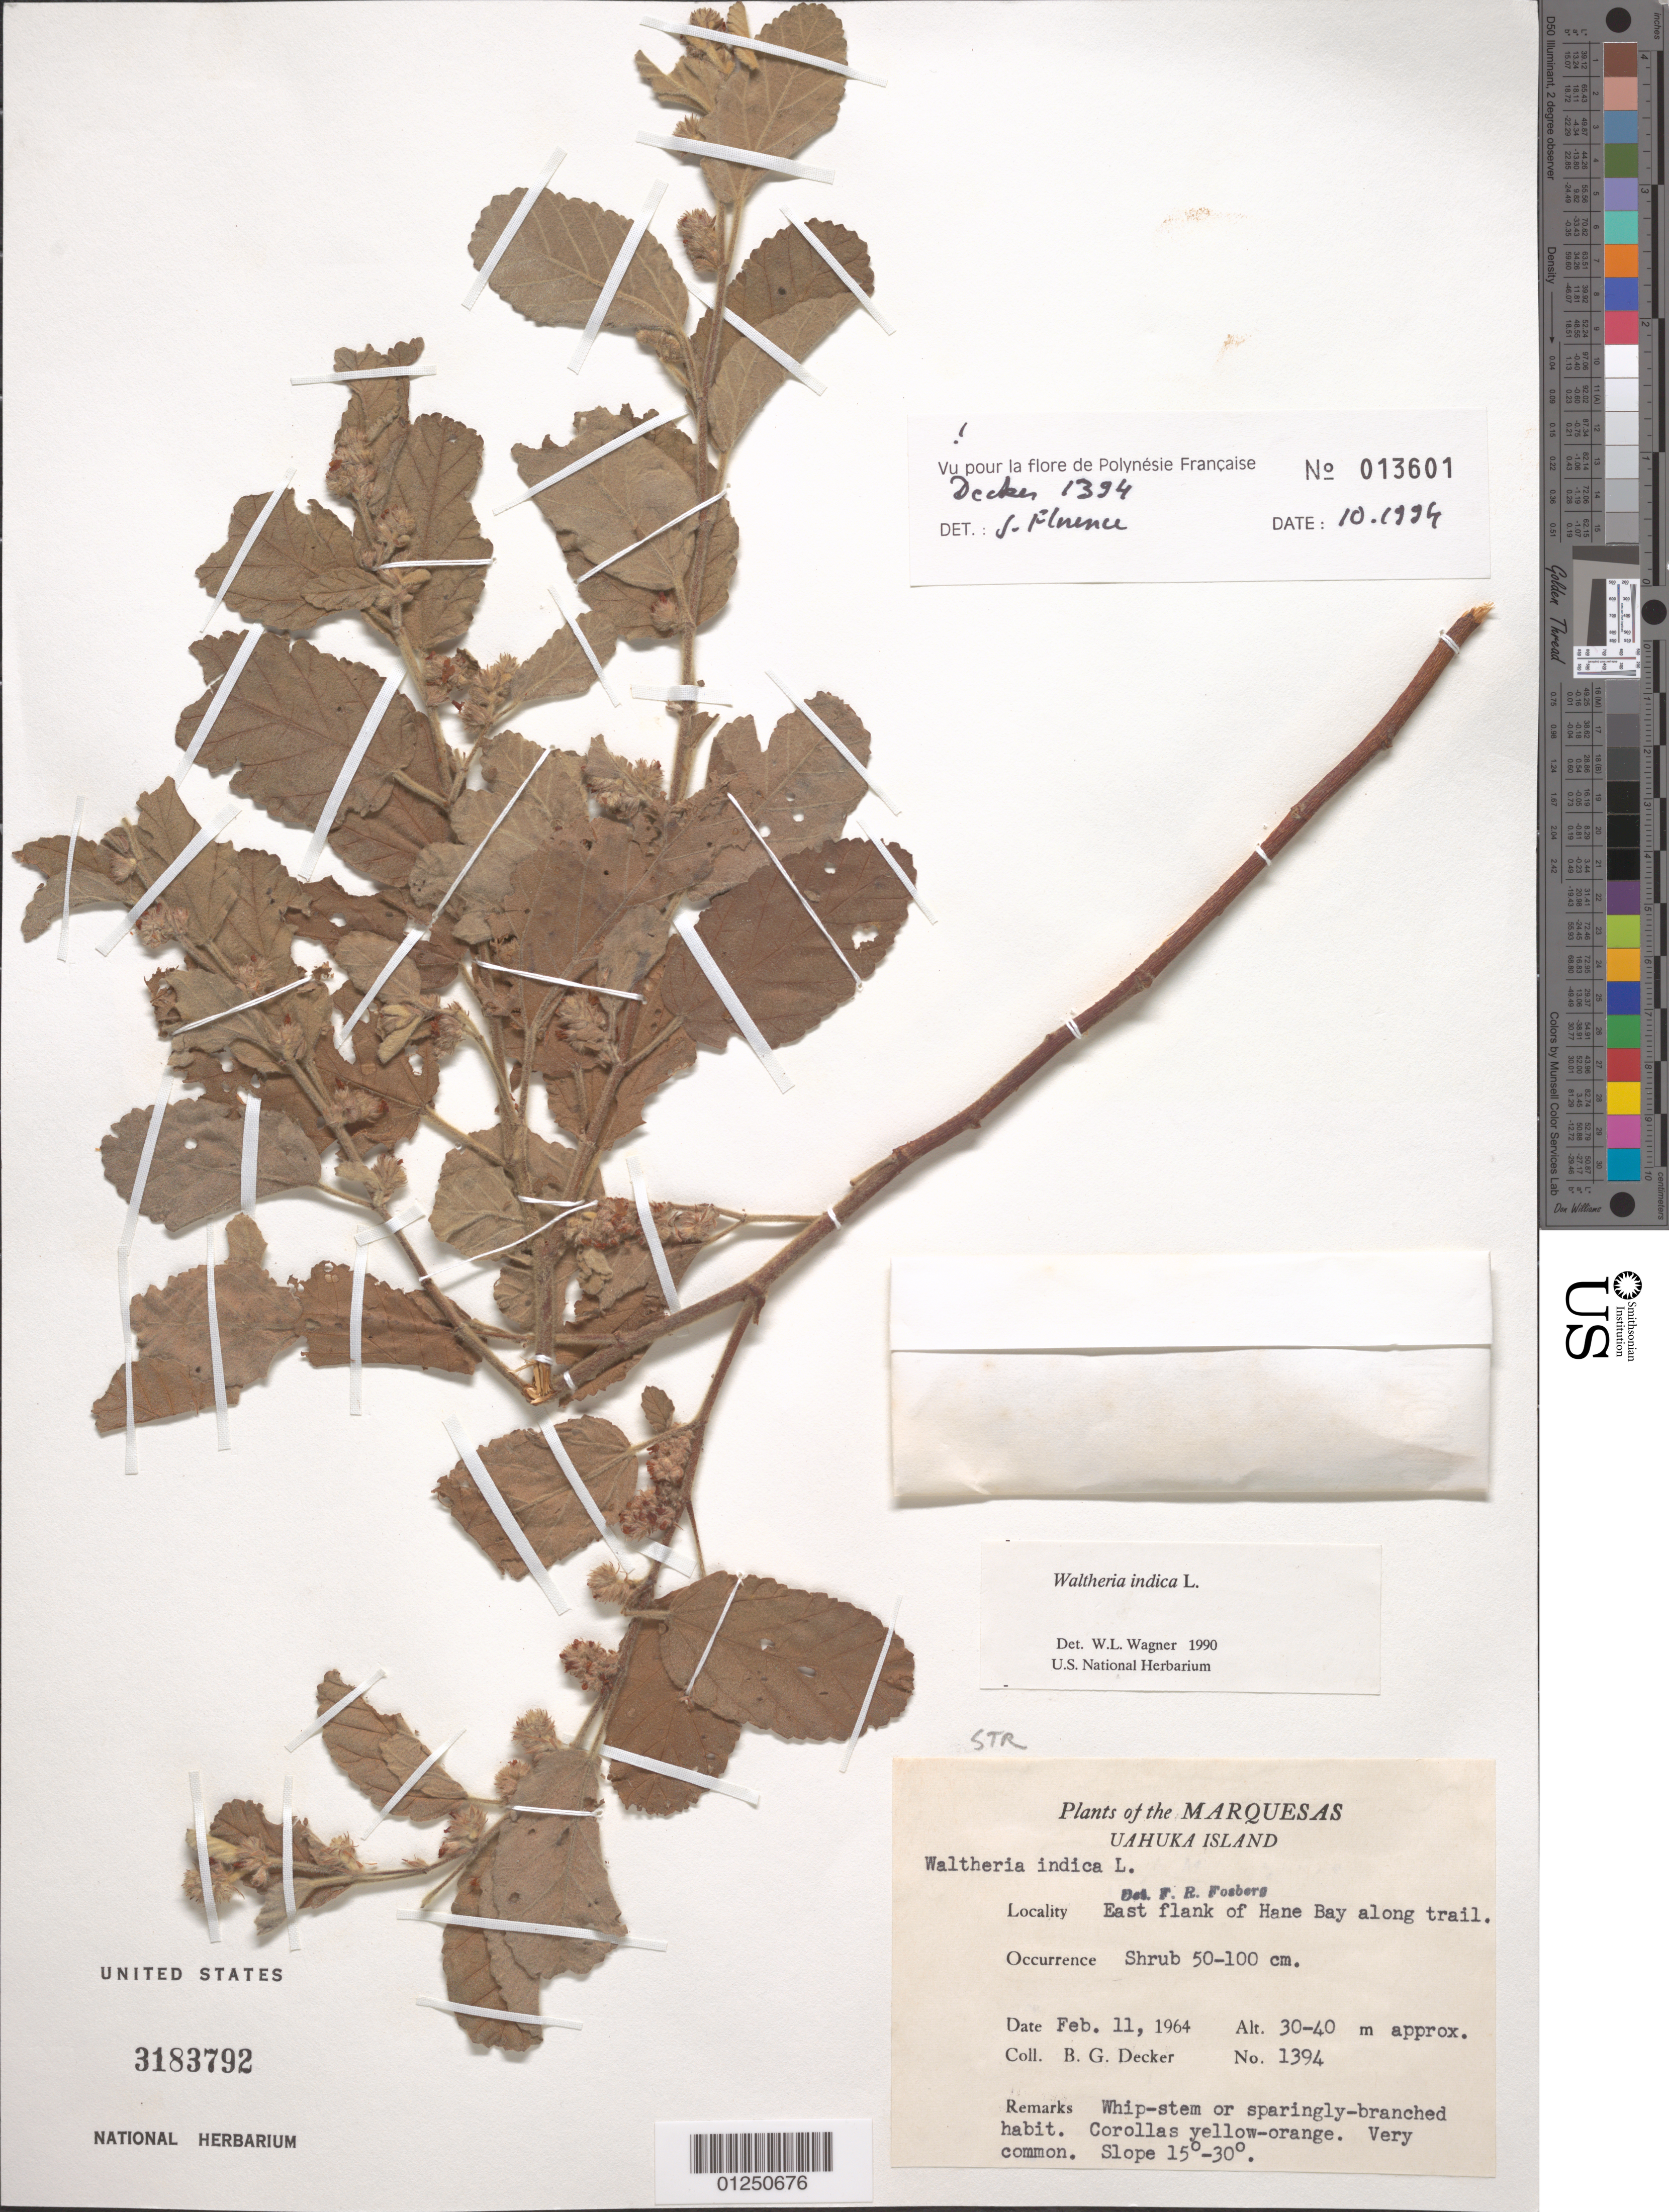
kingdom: Plantae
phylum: Tracheophyta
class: Magnoliopsida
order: Malvales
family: Malvaceae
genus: Waltheria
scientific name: Waltheria indica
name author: L.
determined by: Wagner, W. L., (BOT), Smithsonian Institution - National Museum of Natural History (UNITED STATES)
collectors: B. G. Decker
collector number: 1394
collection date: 1964-02-11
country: French Polynesia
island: Ua Huka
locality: E flank of Hane Bay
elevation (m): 30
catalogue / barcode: US 3183792